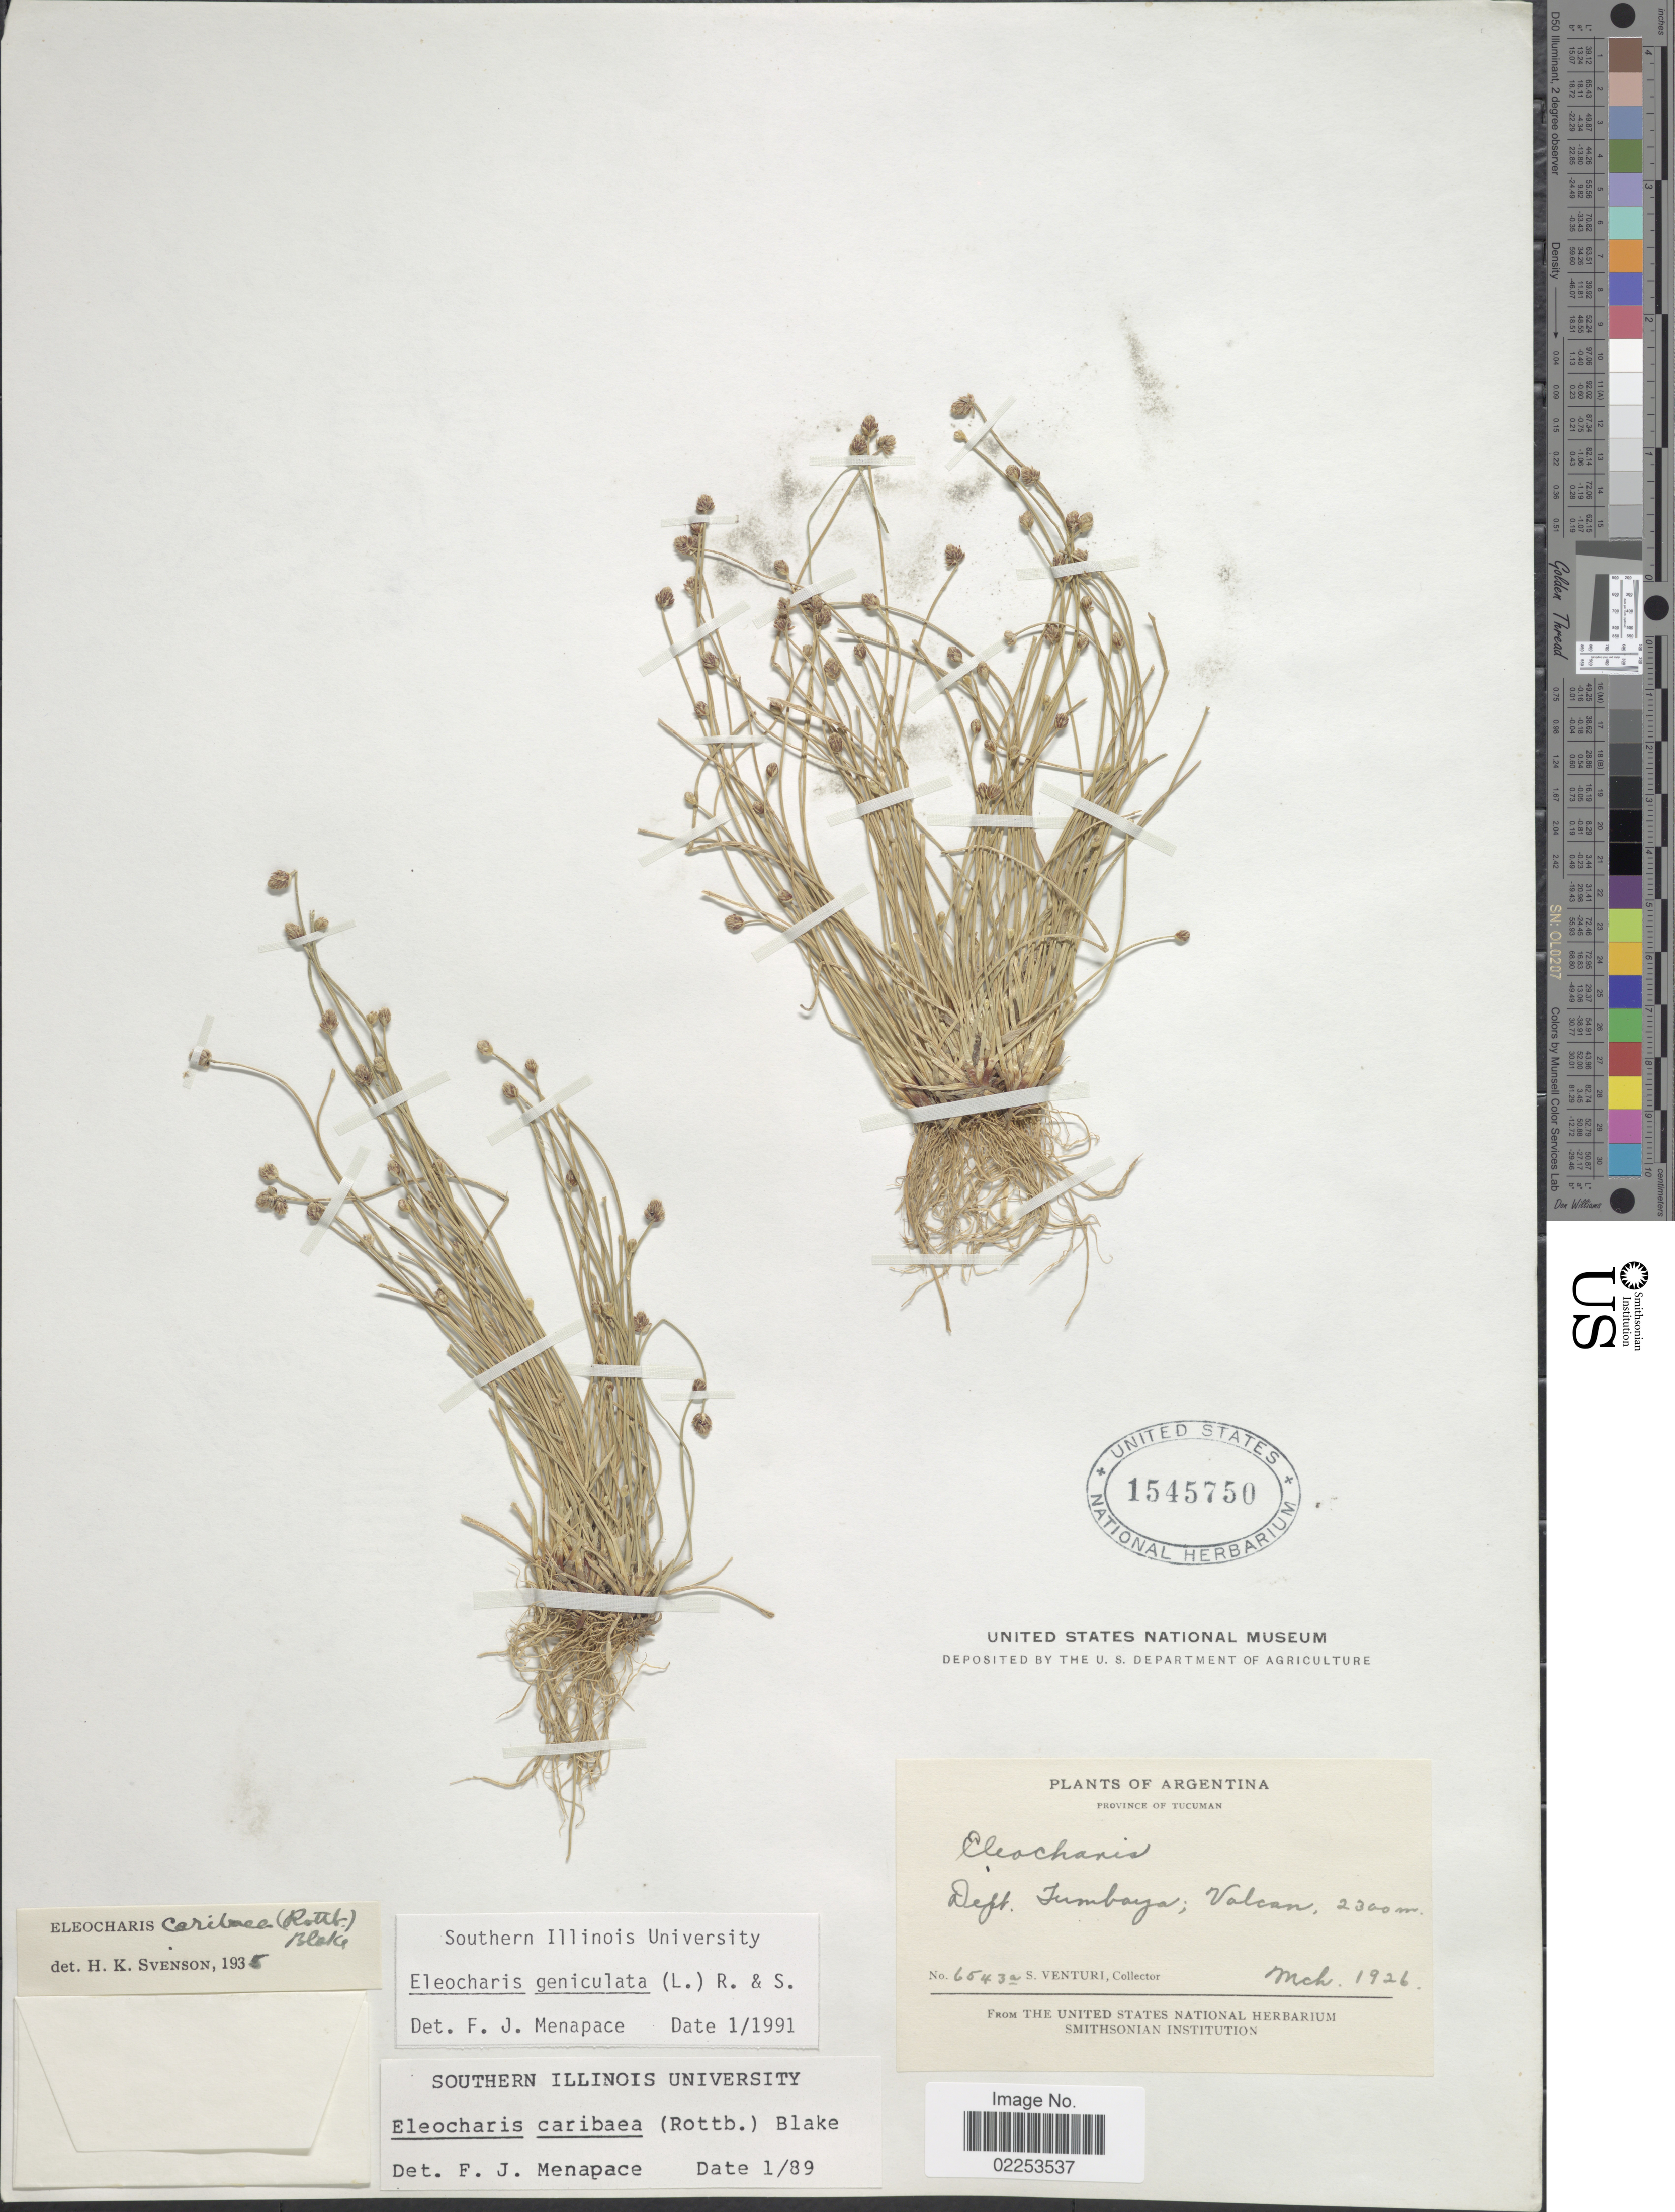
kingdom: Plantae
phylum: Tracheophyta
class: Liliopsida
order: Poales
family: Cyperaceae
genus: Eleocharis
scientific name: Eleocharis geniculata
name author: (L.) Roem. & Schult.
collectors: S. Venturi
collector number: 6543a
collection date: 1926-03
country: Argentina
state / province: Tucuman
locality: Dept. Tumbaya; Volcan.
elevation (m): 2300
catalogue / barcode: US 1545750